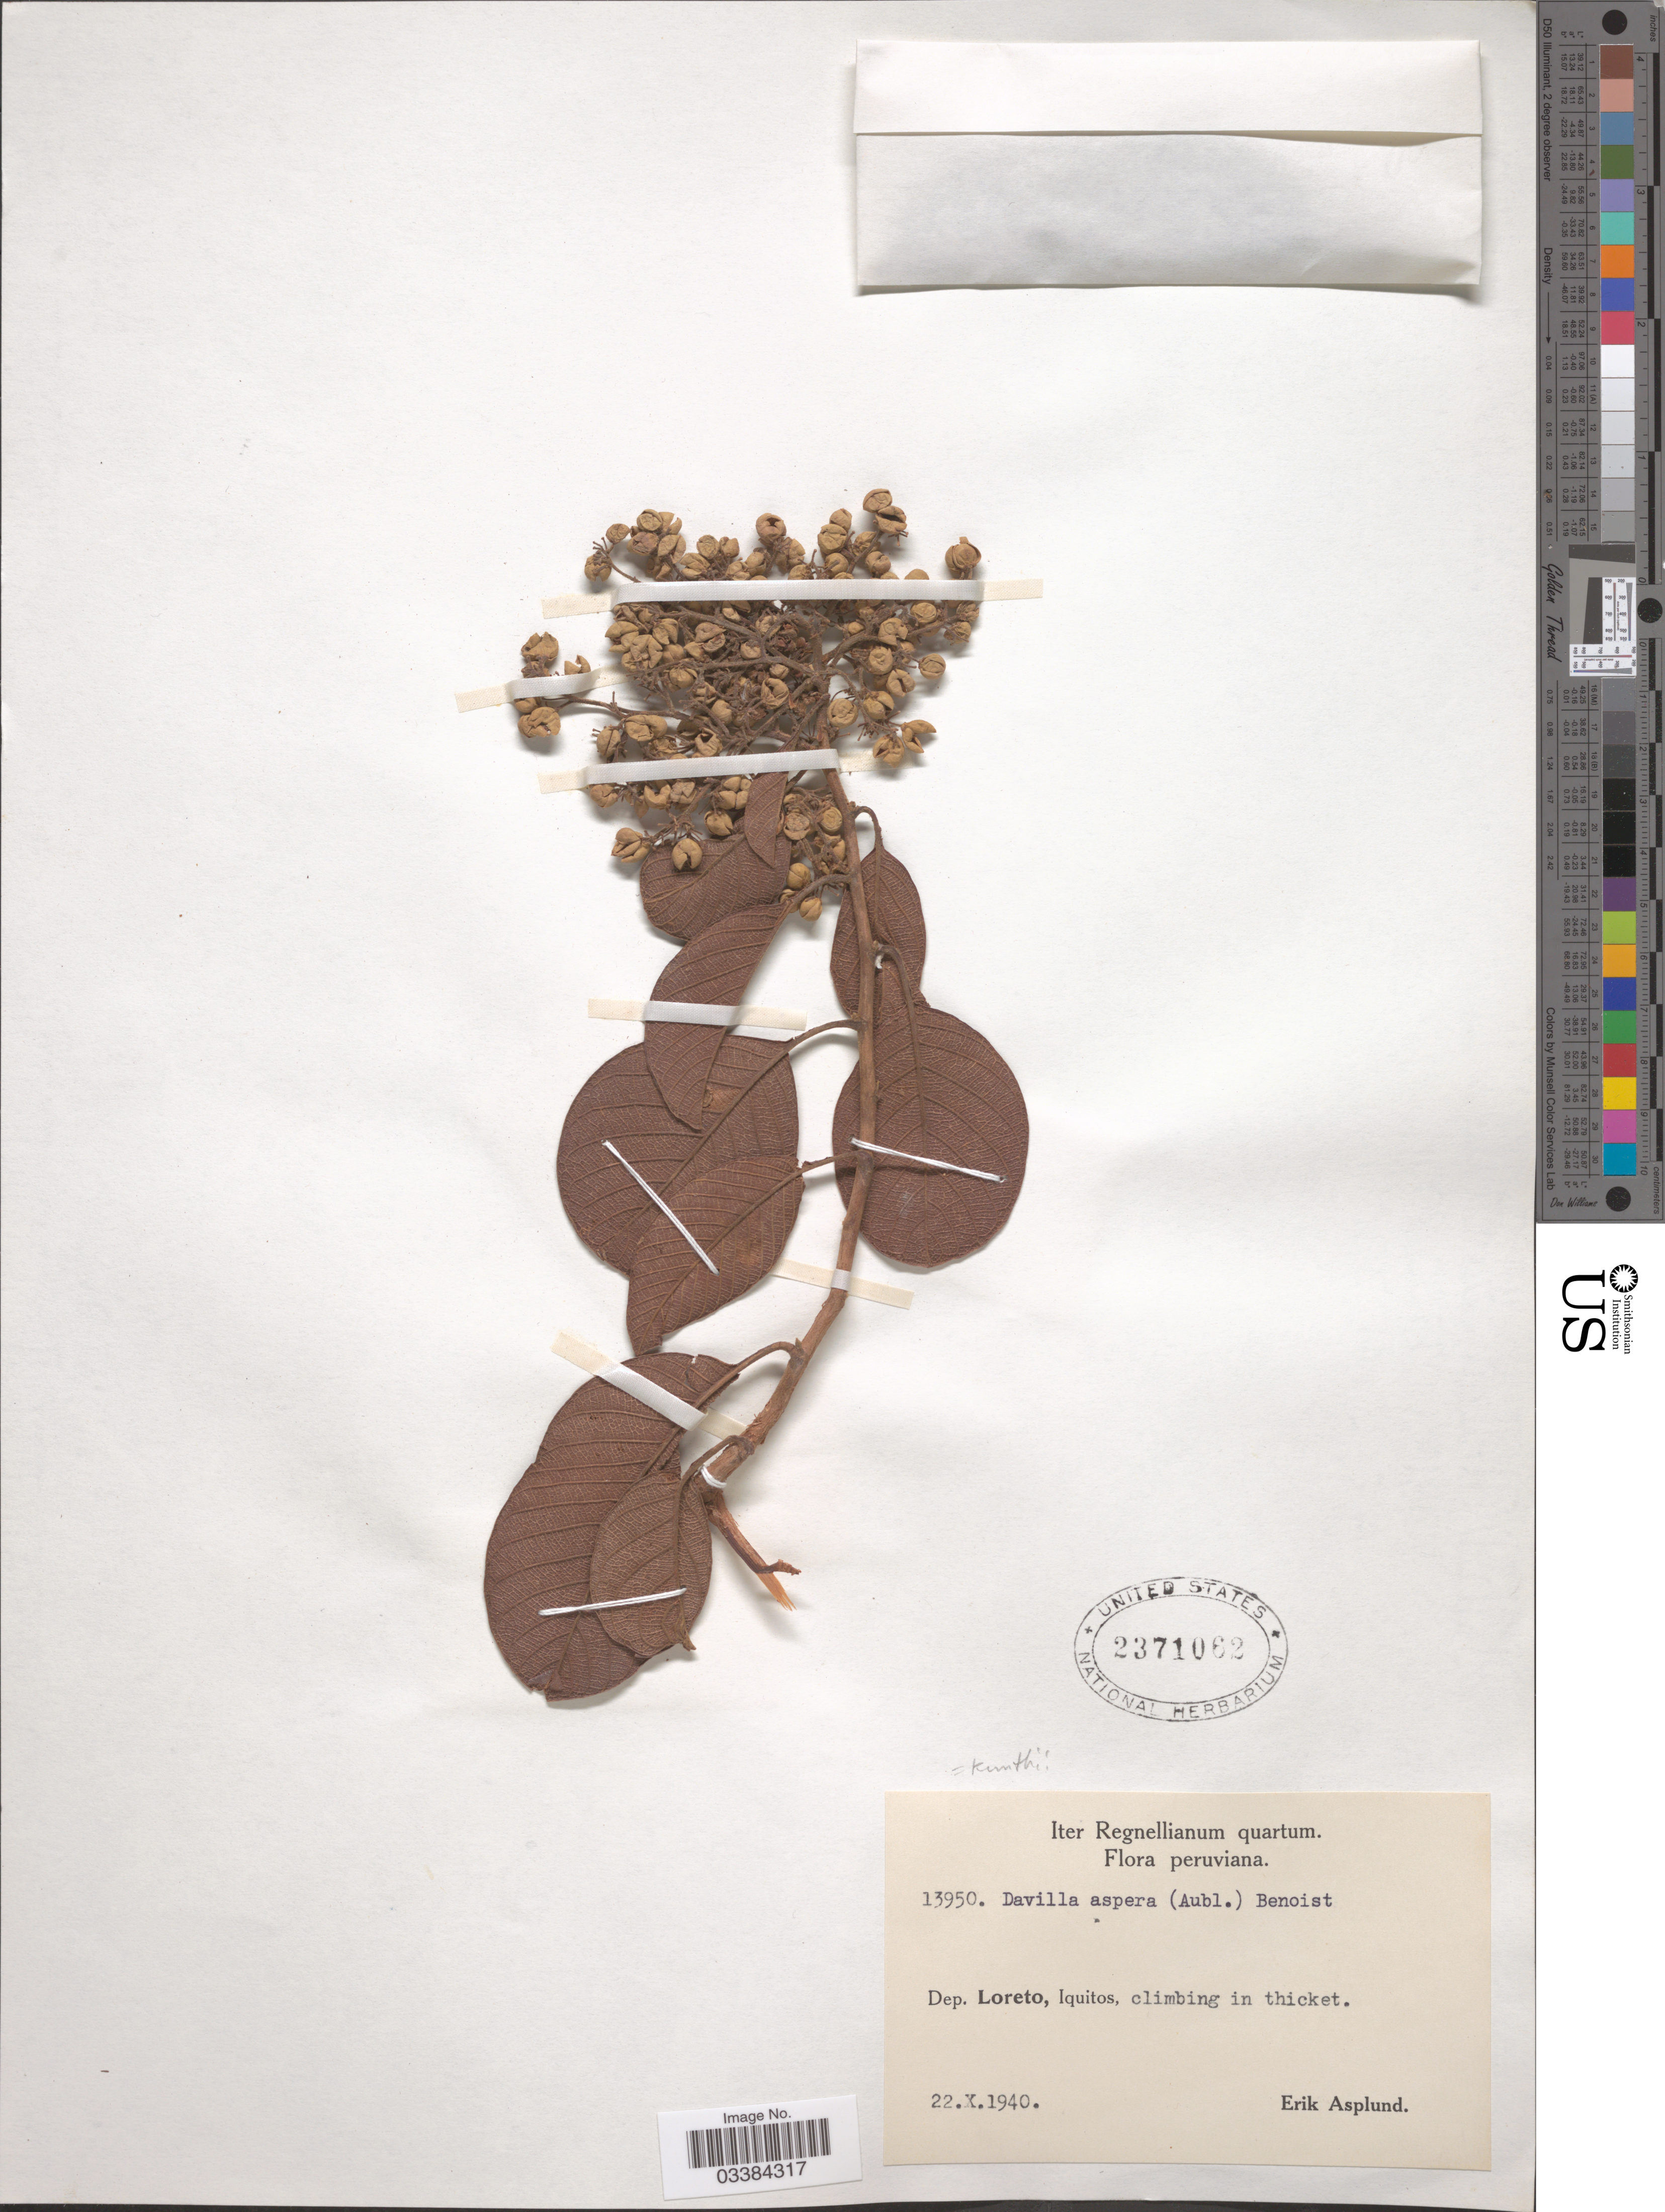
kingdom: Plantae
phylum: Tracheophyta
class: Magnoliopsida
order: Dilleniales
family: Dilleniaceae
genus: Davilla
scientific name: Davilla kunthii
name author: A. St.-Hil.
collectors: E. Asplund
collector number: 13950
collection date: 1940-10-22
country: Peru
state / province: Loreto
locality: Dep. Loreto, Iquitos.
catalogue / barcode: US 2371062